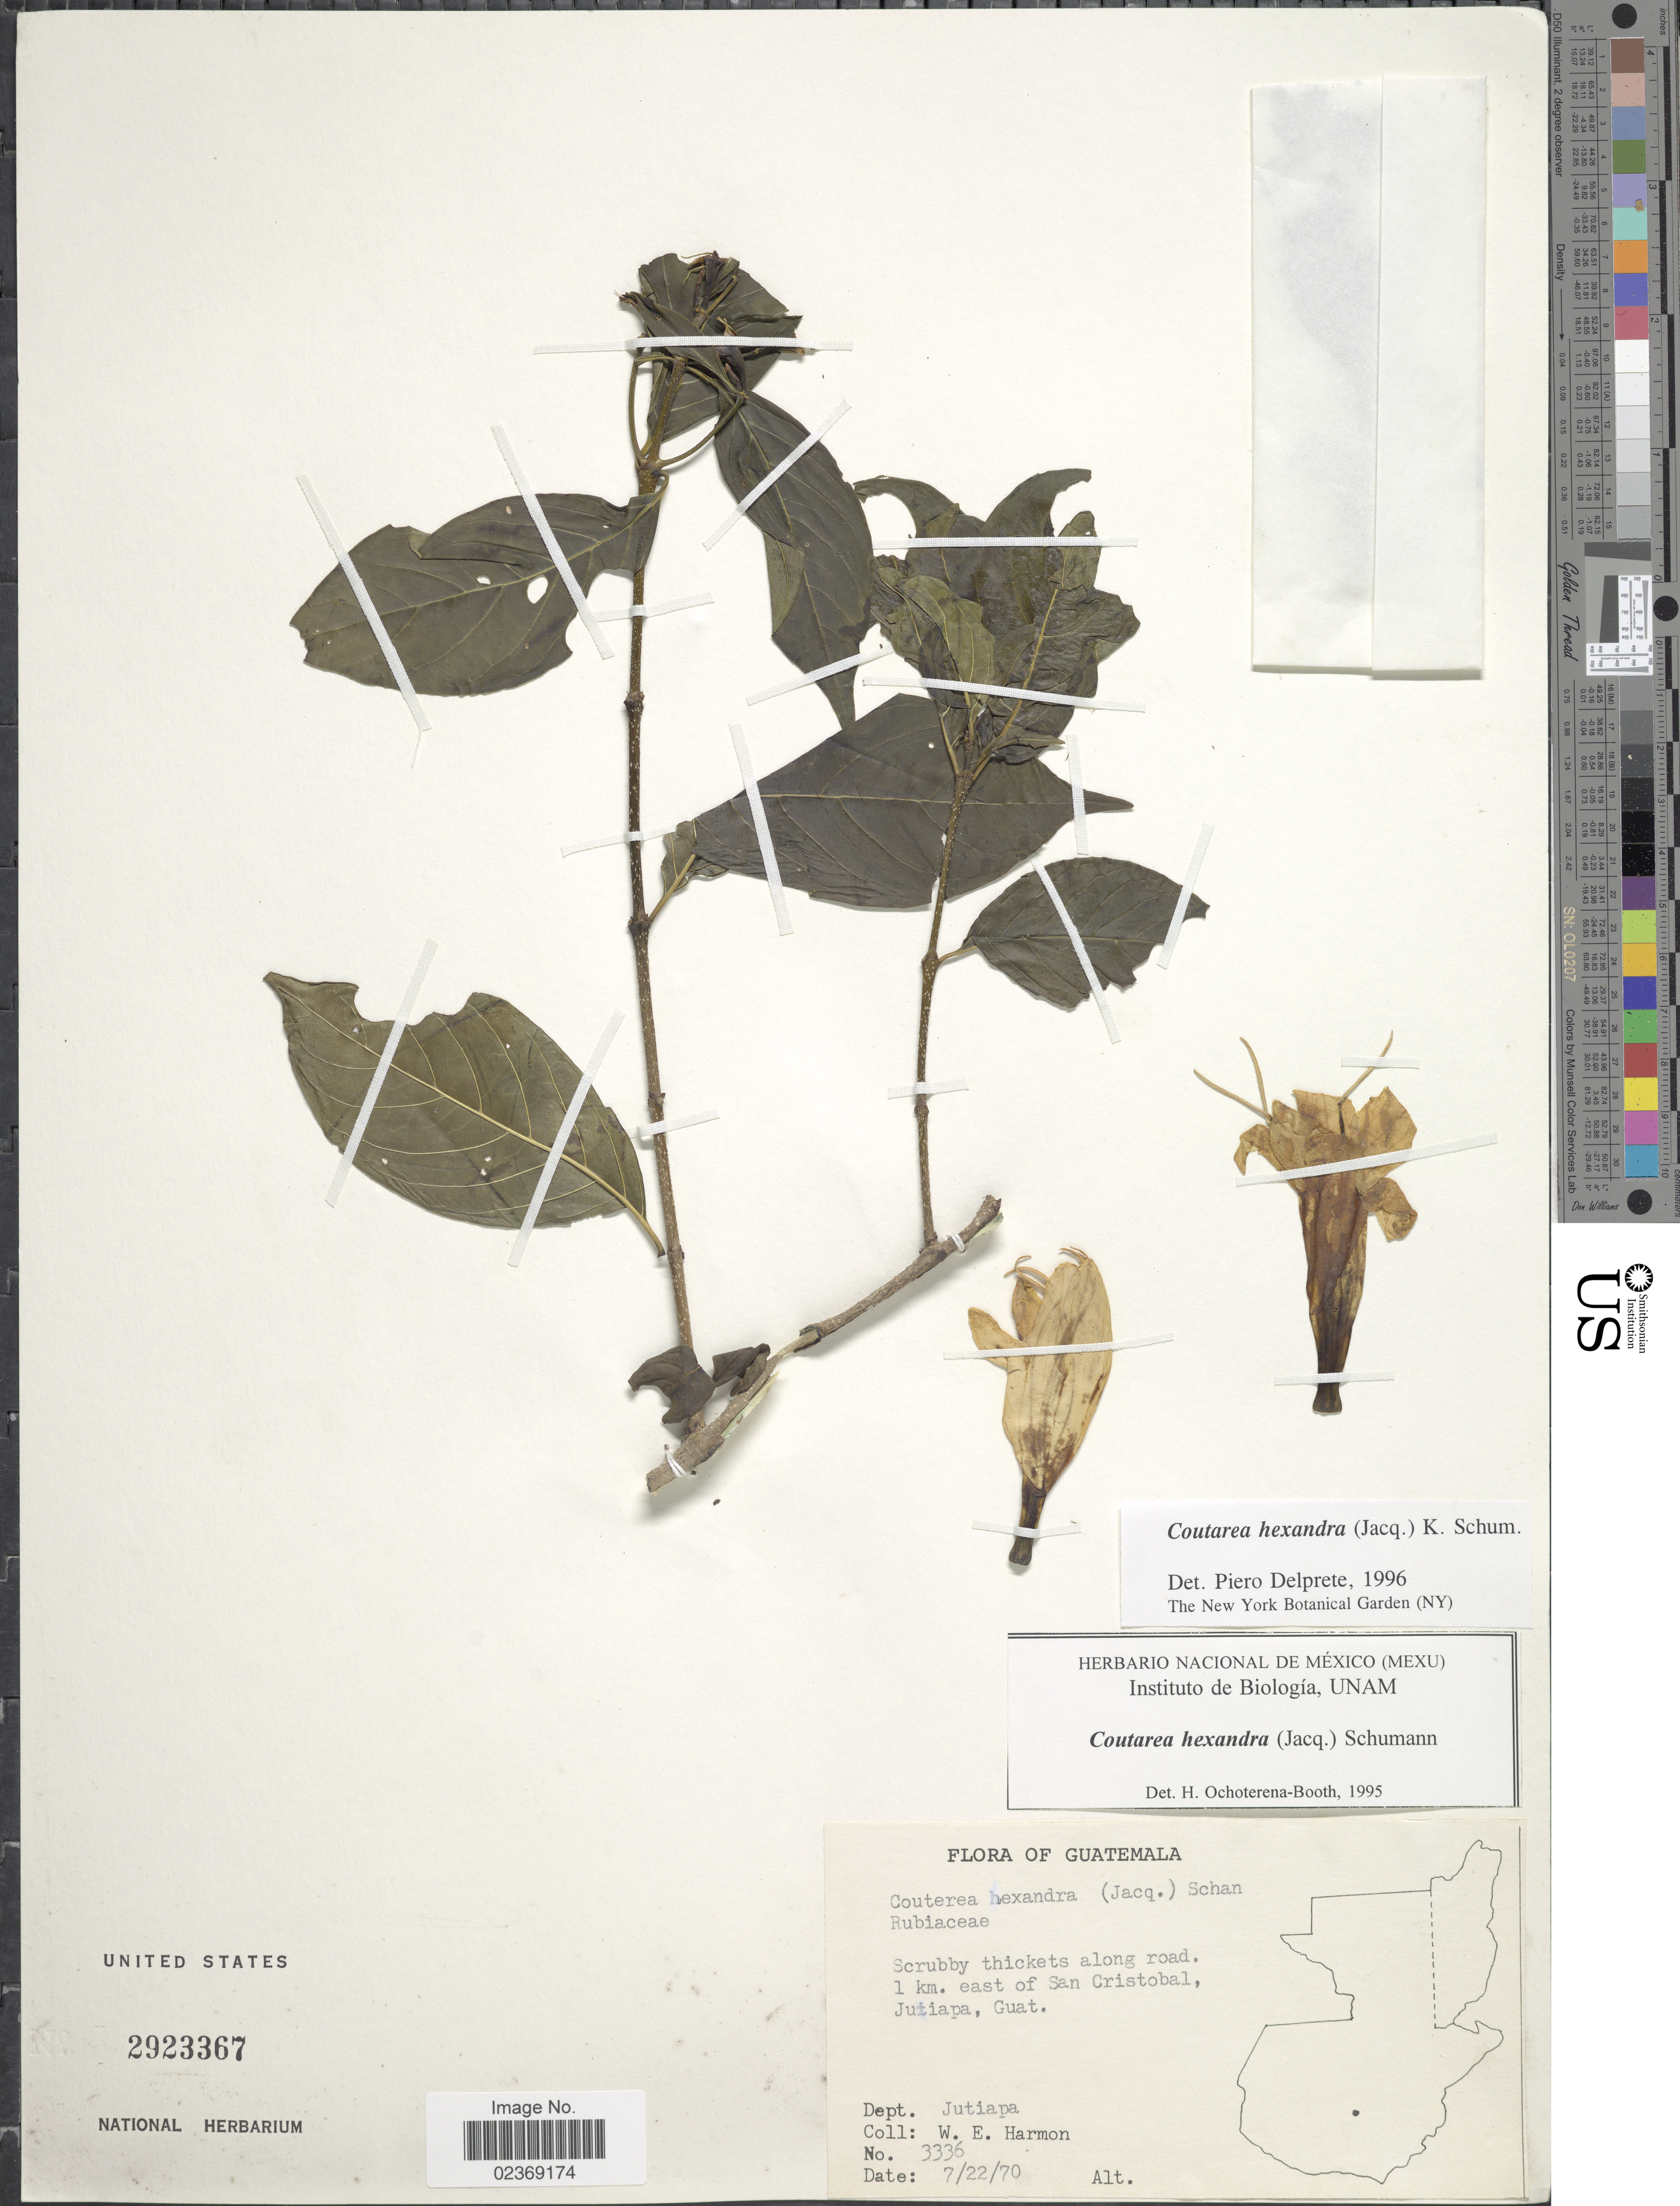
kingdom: Plantae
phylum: Tracheophyta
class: Magnoliopsida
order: Gentianales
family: Rubiaceae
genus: Coutarea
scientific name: Coutarea hexandra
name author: (Jacq.) K. Schum.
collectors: W. E. Harmon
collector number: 3336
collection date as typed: Transcribed d/m/y: 22/7/70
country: Guatemala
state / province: Jutiapa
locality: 1 km. east of San Cristobal, Jutiapa. Dept. Jutiapa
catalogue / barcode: US 2923367